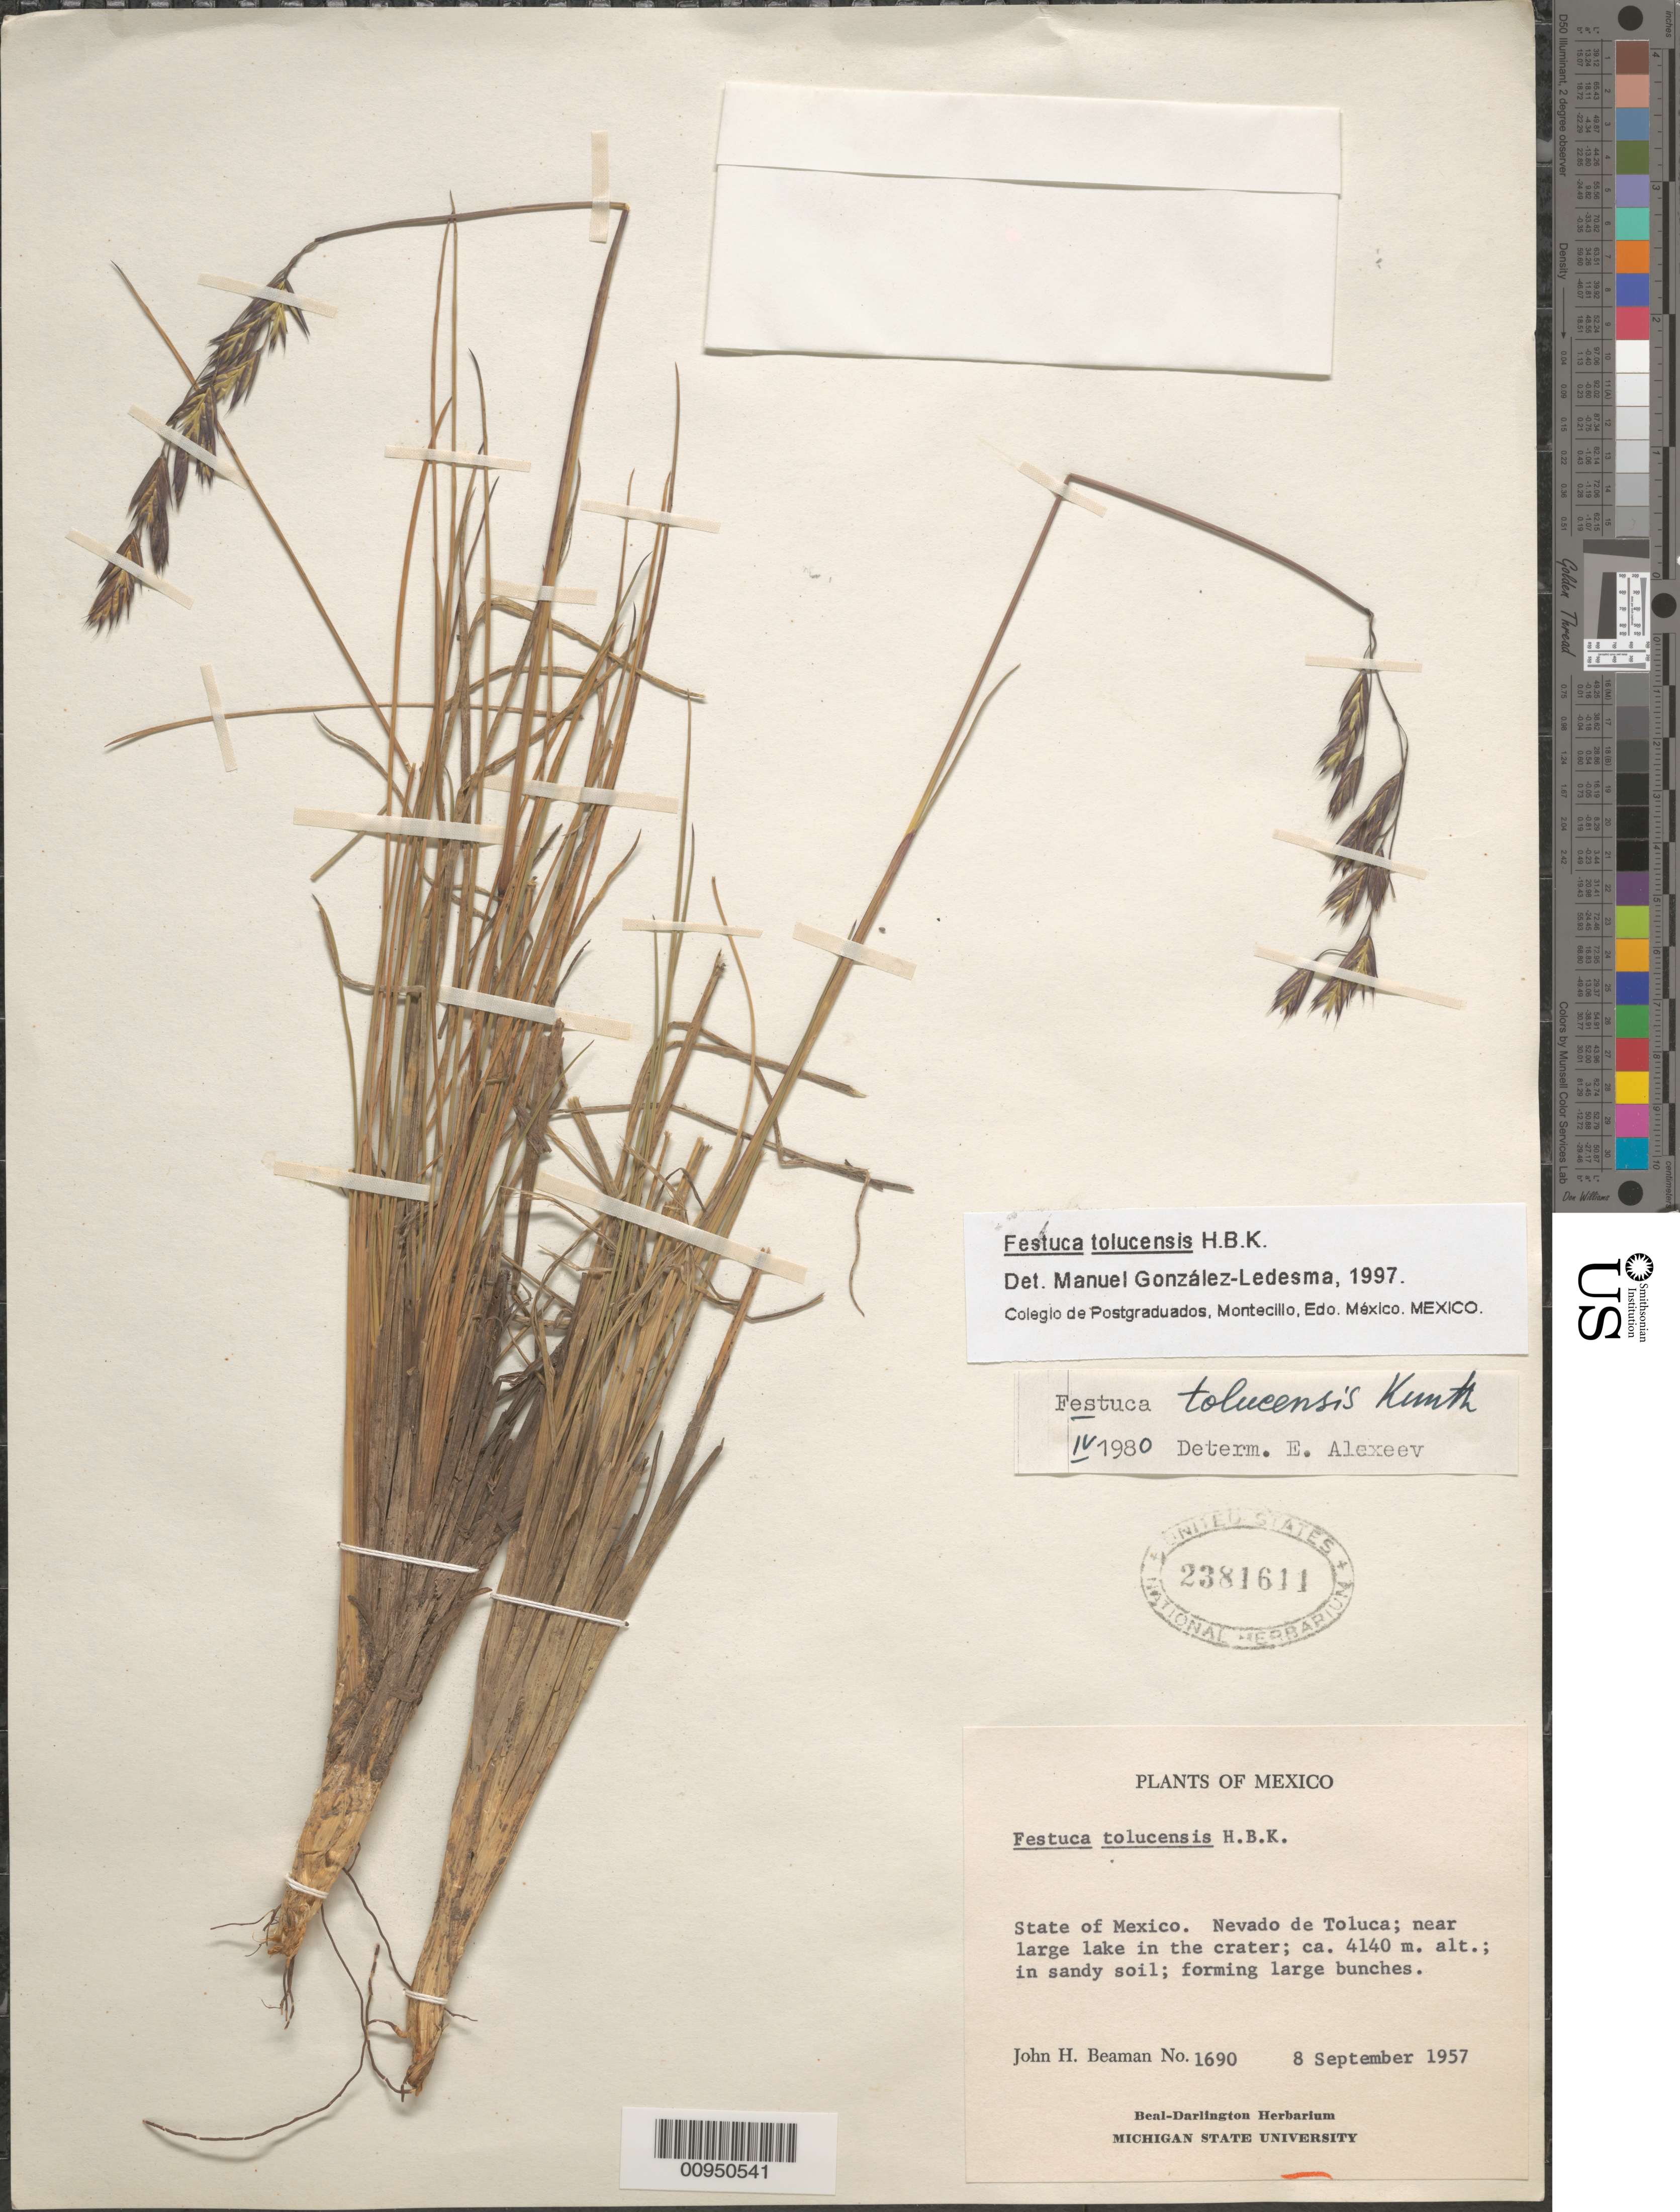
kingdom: Plantae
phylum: Tracheophyta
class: Liliopsida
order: Poales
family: Poaceae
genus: Festuca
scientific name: Festuca tolucensis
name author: Kunth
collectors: J. H. Beaman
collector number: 1690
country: Mexico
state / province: México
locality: Nevado de Toluca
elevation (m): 4140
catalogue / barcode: US 2381611